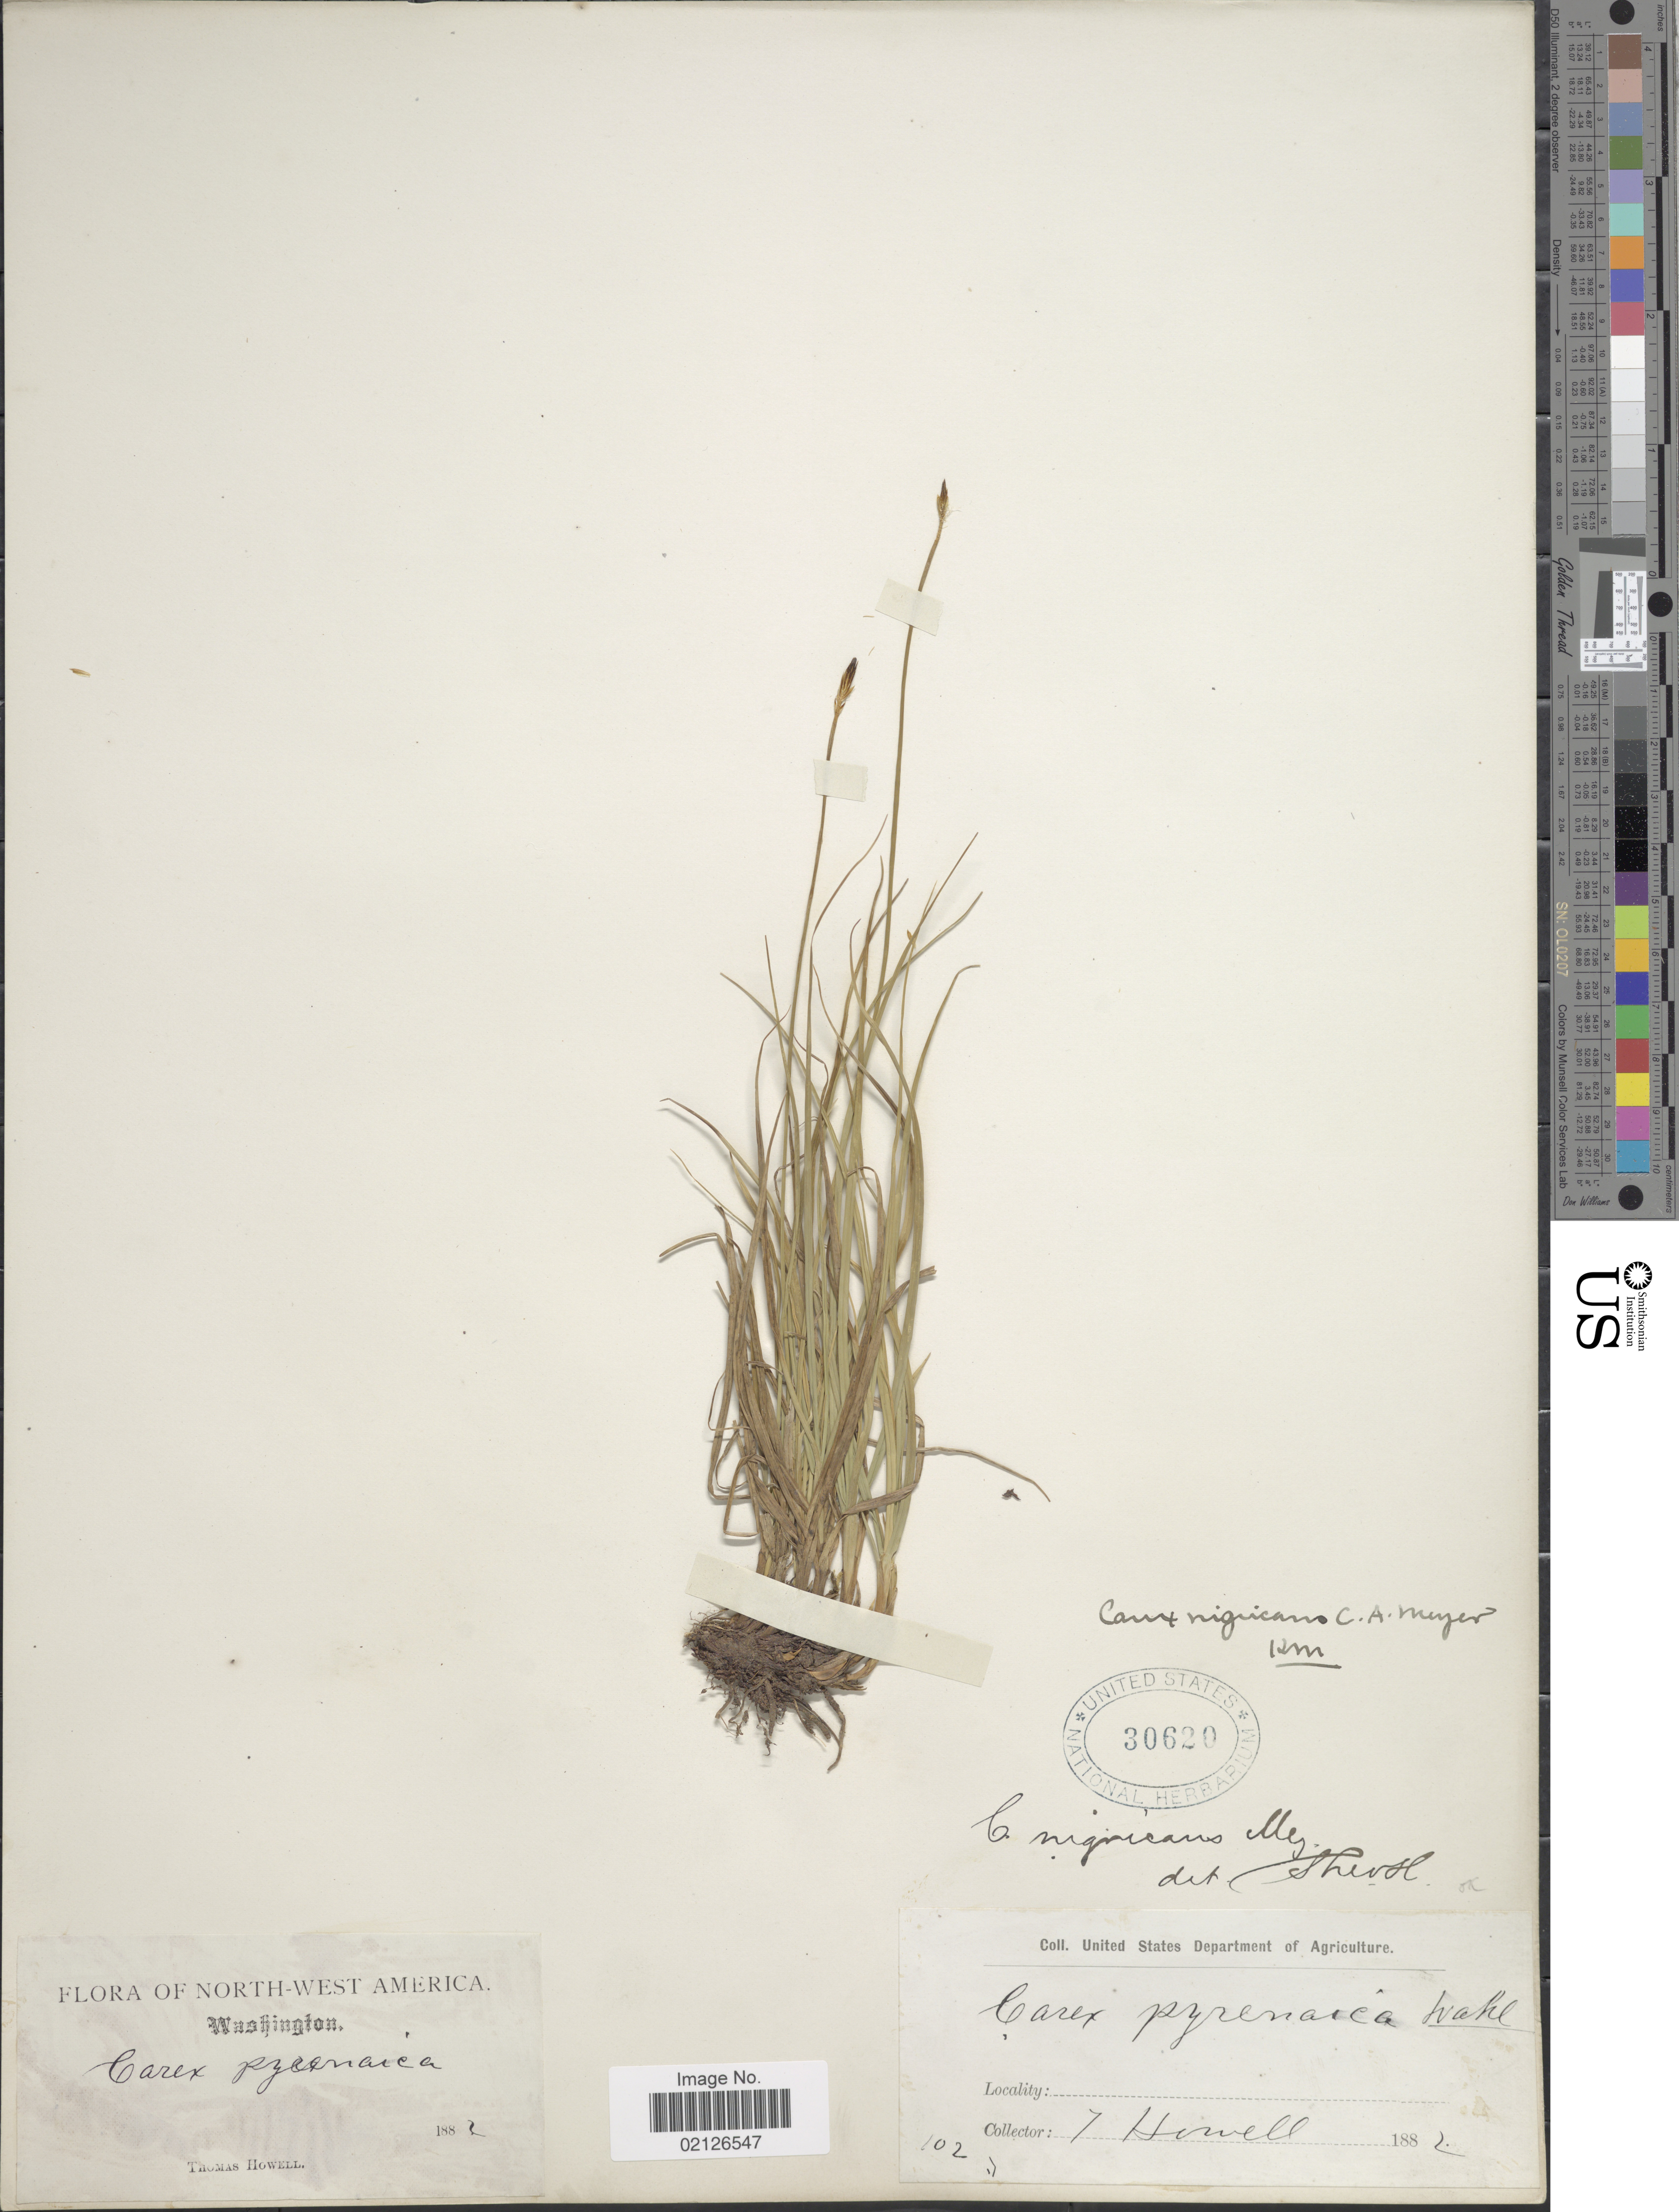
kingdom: Plantae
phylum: Tracheophyta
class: Liliopsida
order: Poales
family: Cyperaceae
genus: Carex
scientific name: Carex nigricans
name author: C.A. Mey.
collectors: T. Howell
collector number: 102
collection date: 1882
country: United States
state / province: Washington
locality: North-west America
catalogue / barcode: US 30620